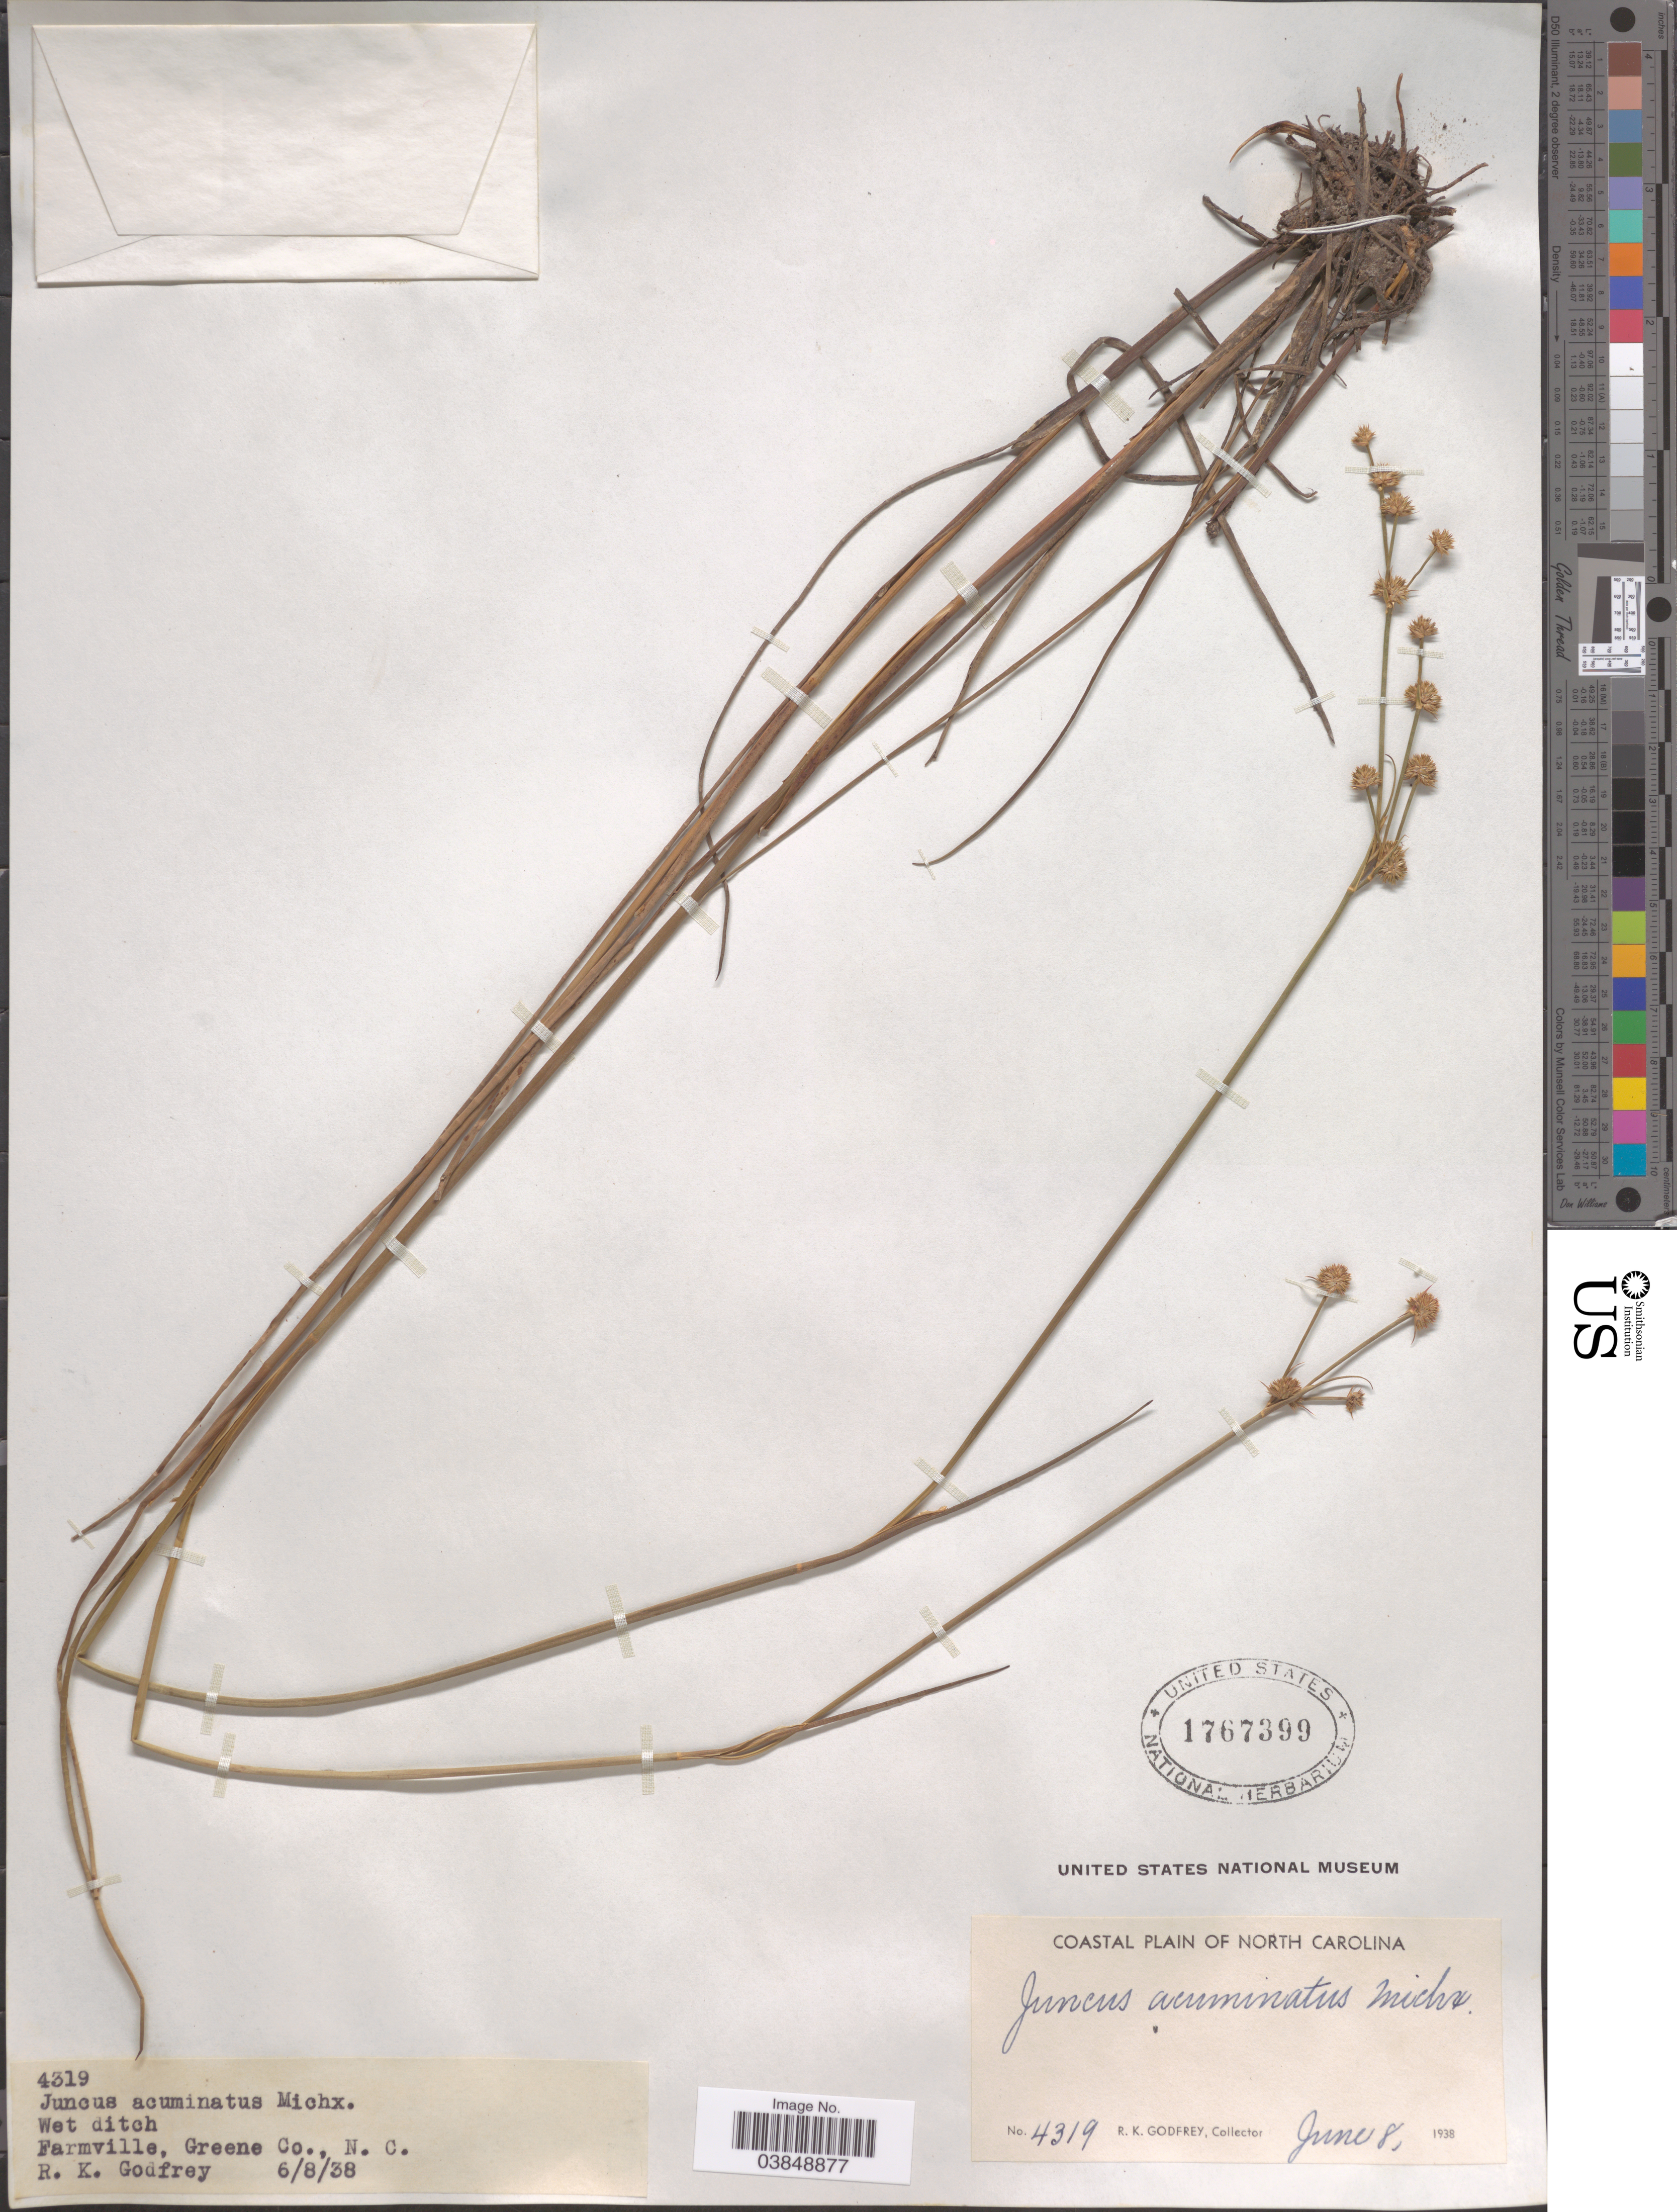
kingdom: Plantae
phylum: Tracheophyta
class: Liliopsida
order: Poales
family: Juncaceae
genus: Juncus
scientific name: Juncus acuminatus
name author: Michx.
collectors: R. K. Godfrey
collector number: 4319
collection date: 1938-06-08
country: United States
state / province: North Carolina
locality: Farmville, Greene Co. Coastal Plain of North Carolina.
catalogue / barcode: US 1767399